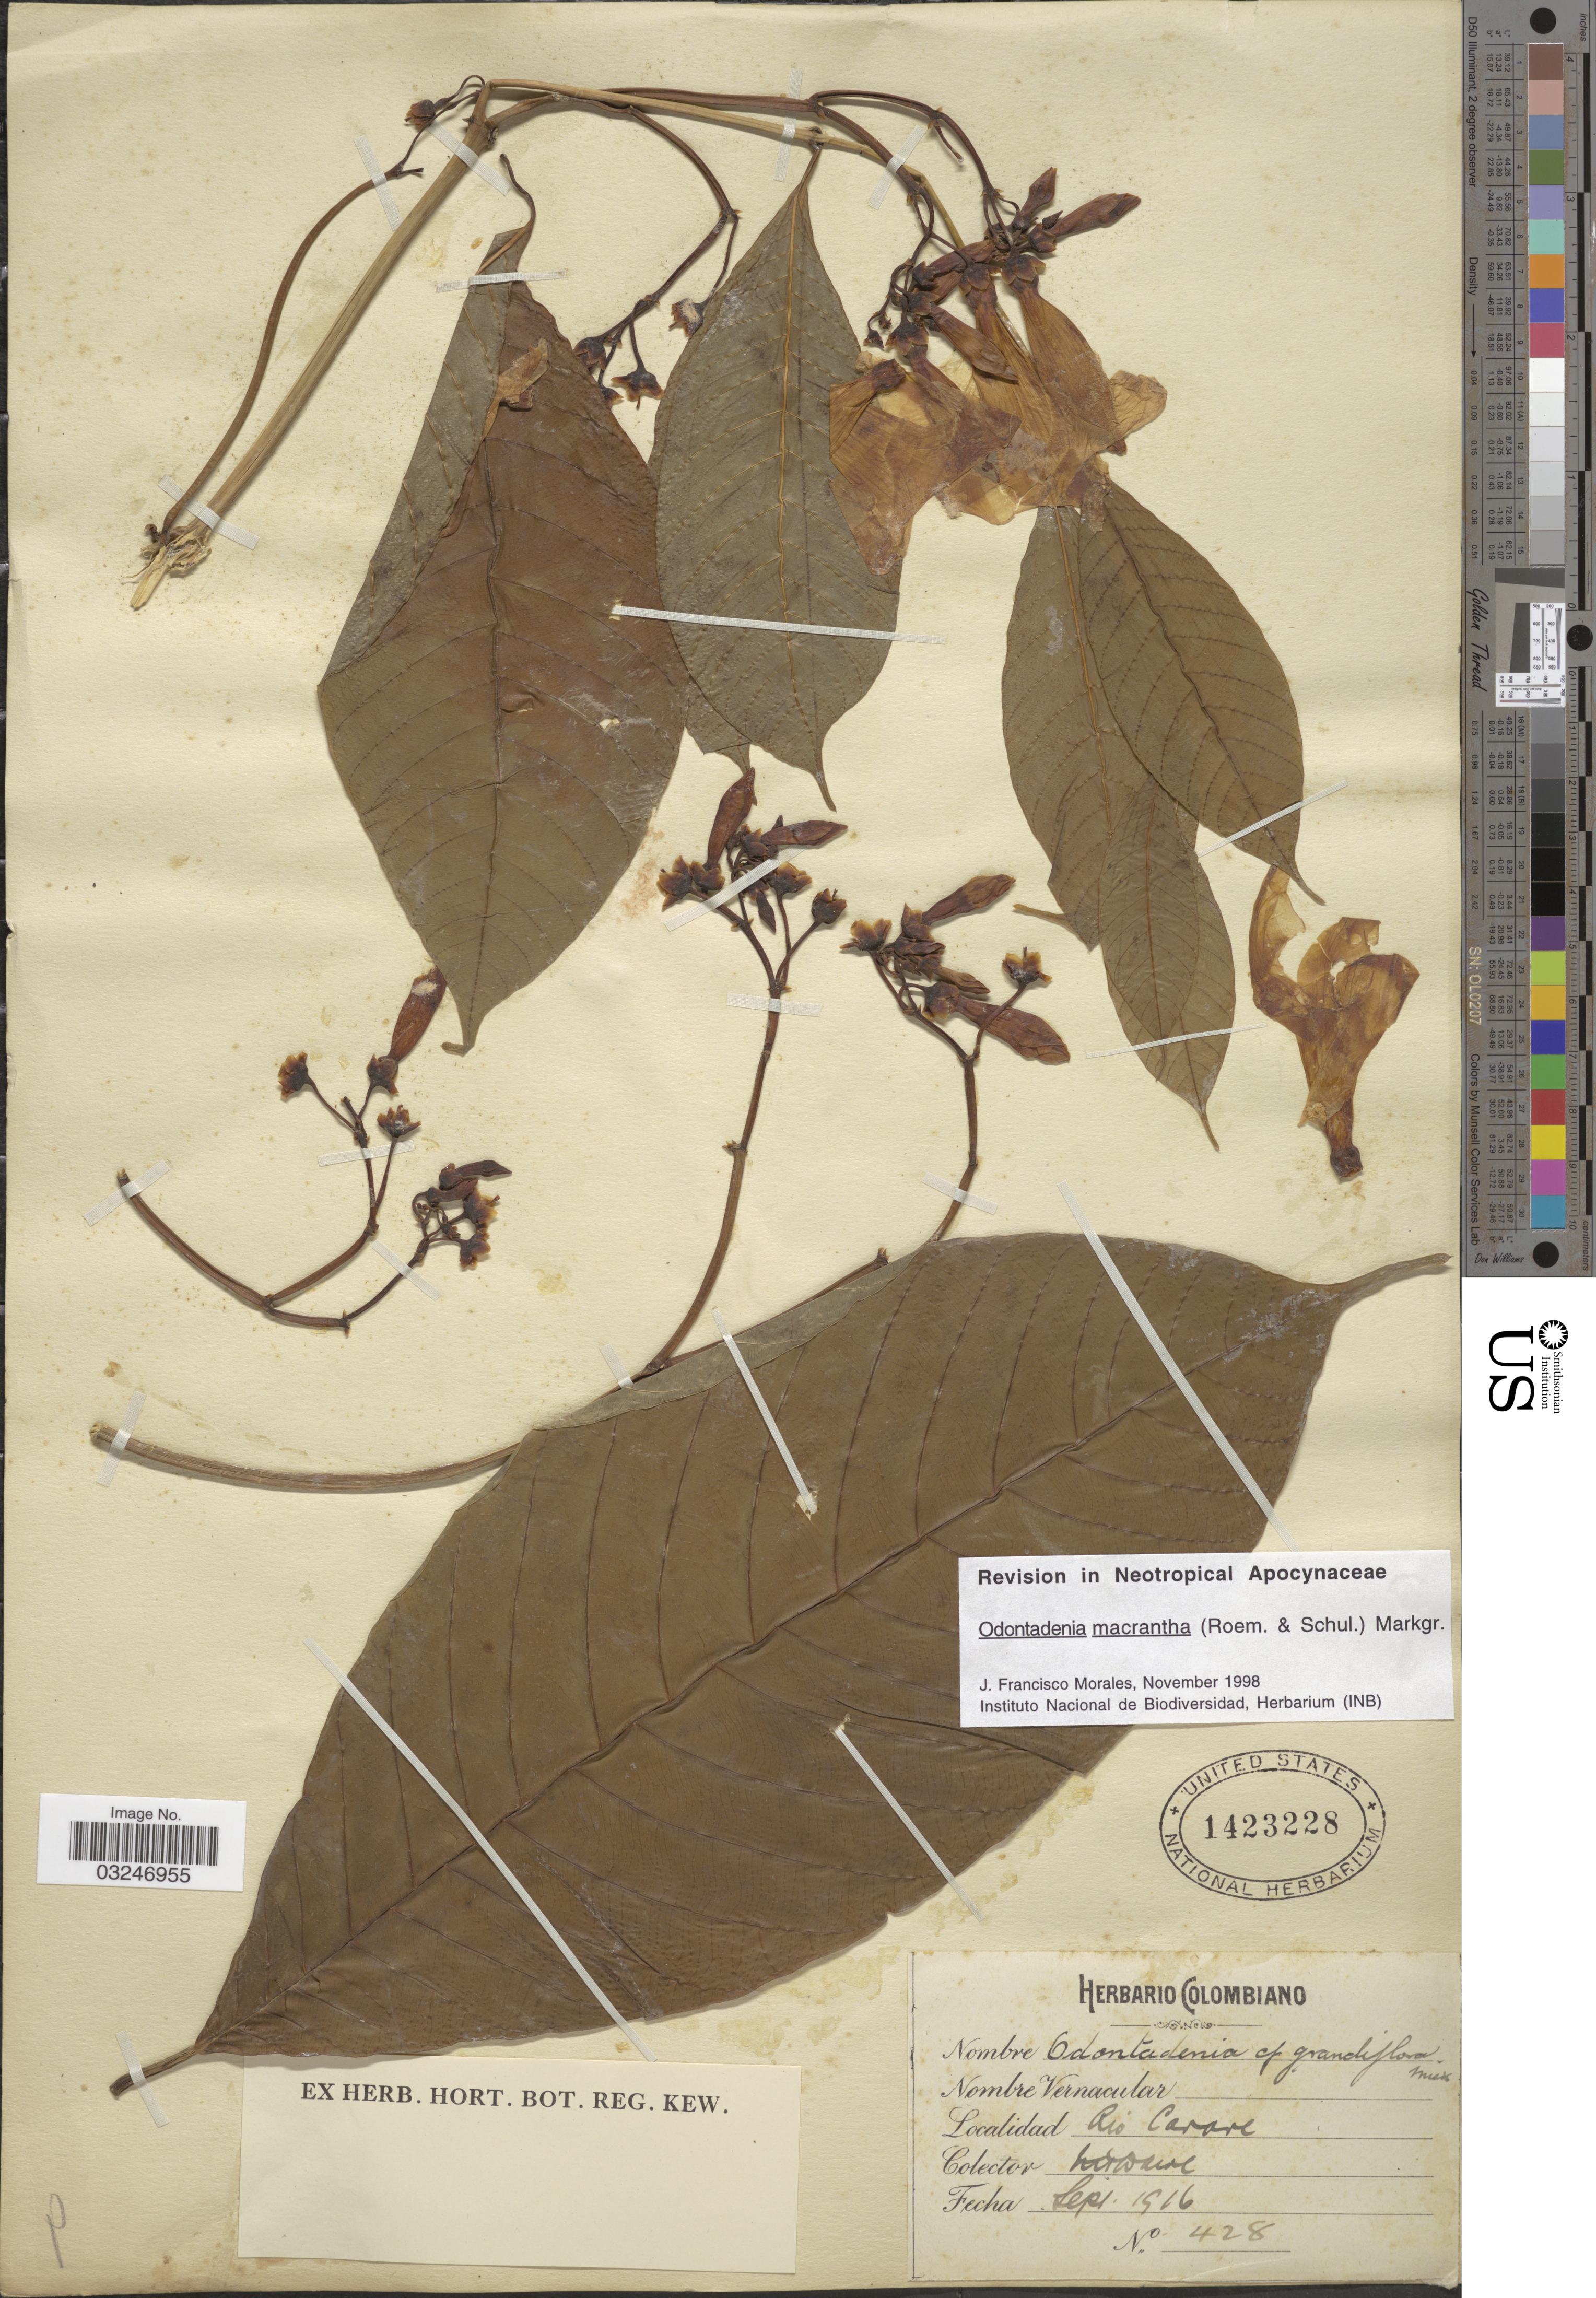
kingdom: Plantae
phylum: Tracheophyta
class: Magnoliopsida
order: Gentianales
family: Apocynaceae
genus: Odontadenia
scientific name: Odontadenia macrantha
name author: (Roem. & Schult.) Markgr.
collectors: M. T. Dawe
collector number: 428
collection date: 1916-09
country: Colombia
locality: Rio Carare.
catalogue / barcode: US 1423228